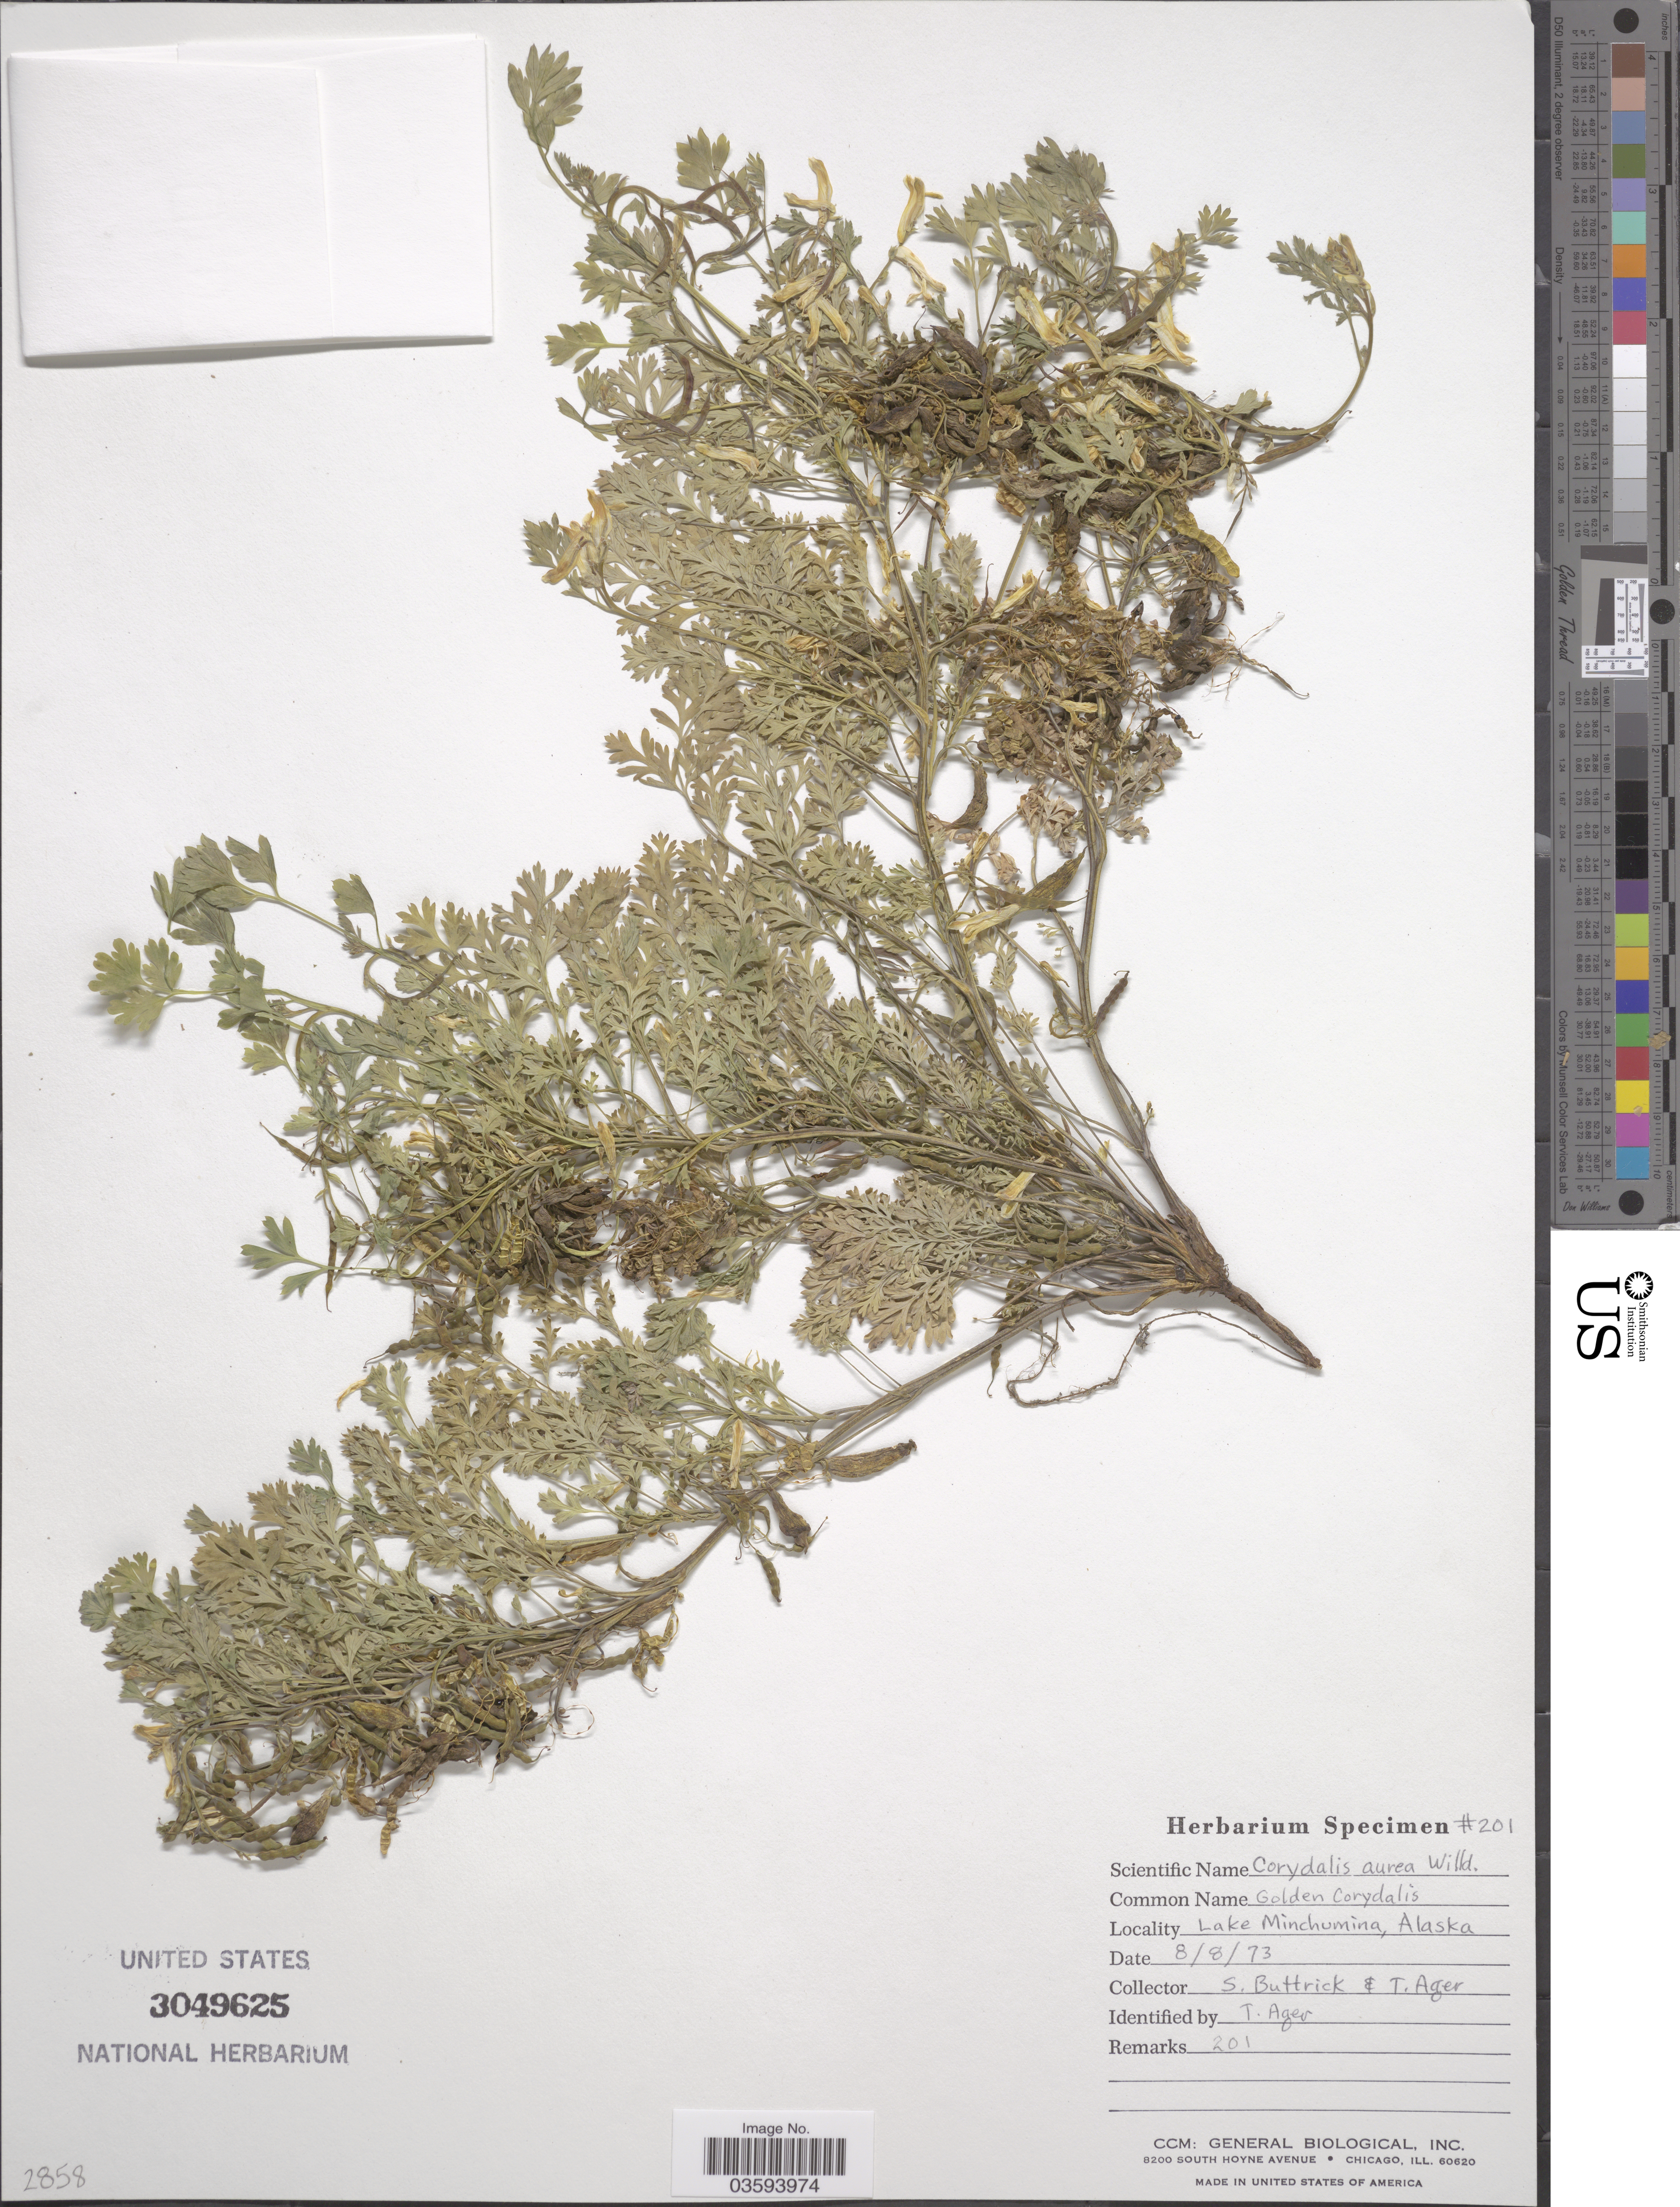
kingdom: Plantae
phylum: Tracheophyta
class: Magnoliopsida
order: Ranunculales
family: Papaveraceae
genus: Corydalis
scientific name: Corydalis aurea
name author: Willd.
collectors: S. Buttrick & T. Ager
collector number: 201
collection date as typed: Transcribed d/m/y: 8/8/73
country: United States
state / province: Alaska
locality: Lake Minchumina.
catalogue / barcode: US 3049625